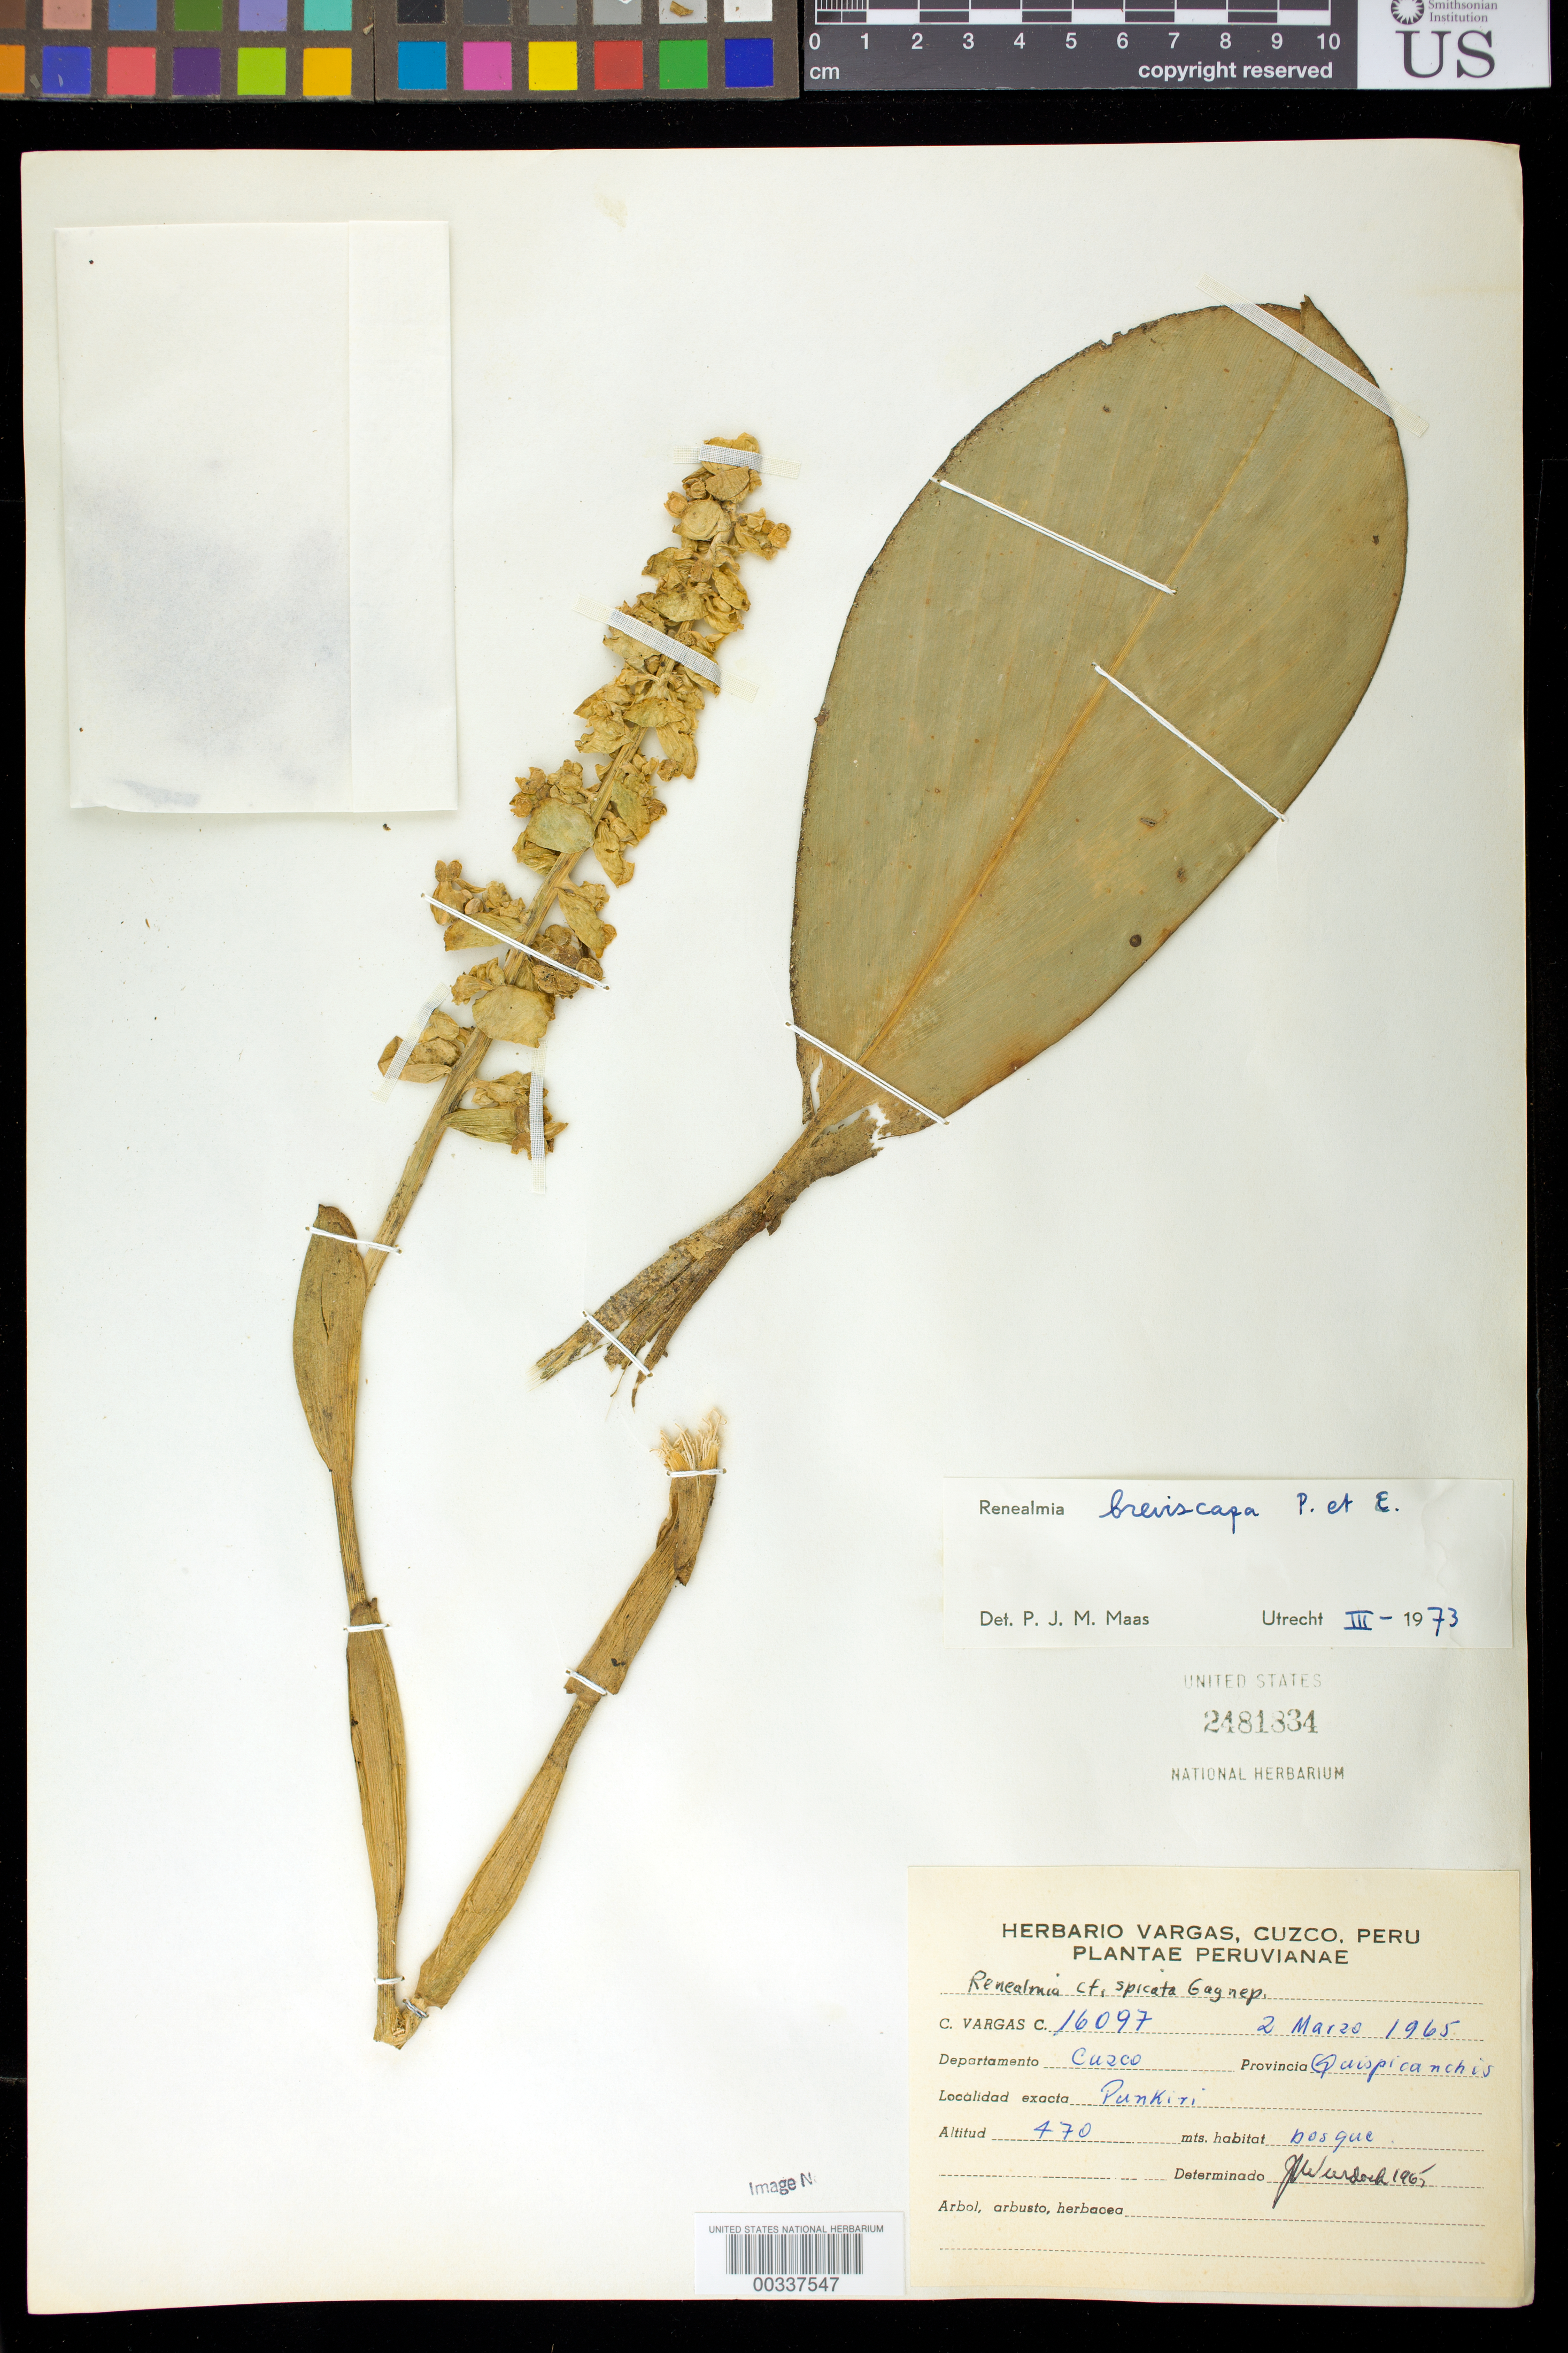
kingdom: Plantae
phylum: Tracheophyta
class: Liliopsida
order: Zingiberales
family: Zingiberaceae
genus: Renealmia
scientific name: Renealmia breviscapa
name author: Poepp. & Endl.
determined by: Maas, Paul J. M.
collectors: C. Vargas Calderón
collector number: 16097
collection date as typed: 02 Mar 1965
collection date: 1965-03-02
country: Peru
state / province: Cusco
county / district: Quispicanchis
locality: Punkiri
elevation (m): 470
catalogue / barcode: US 2481834